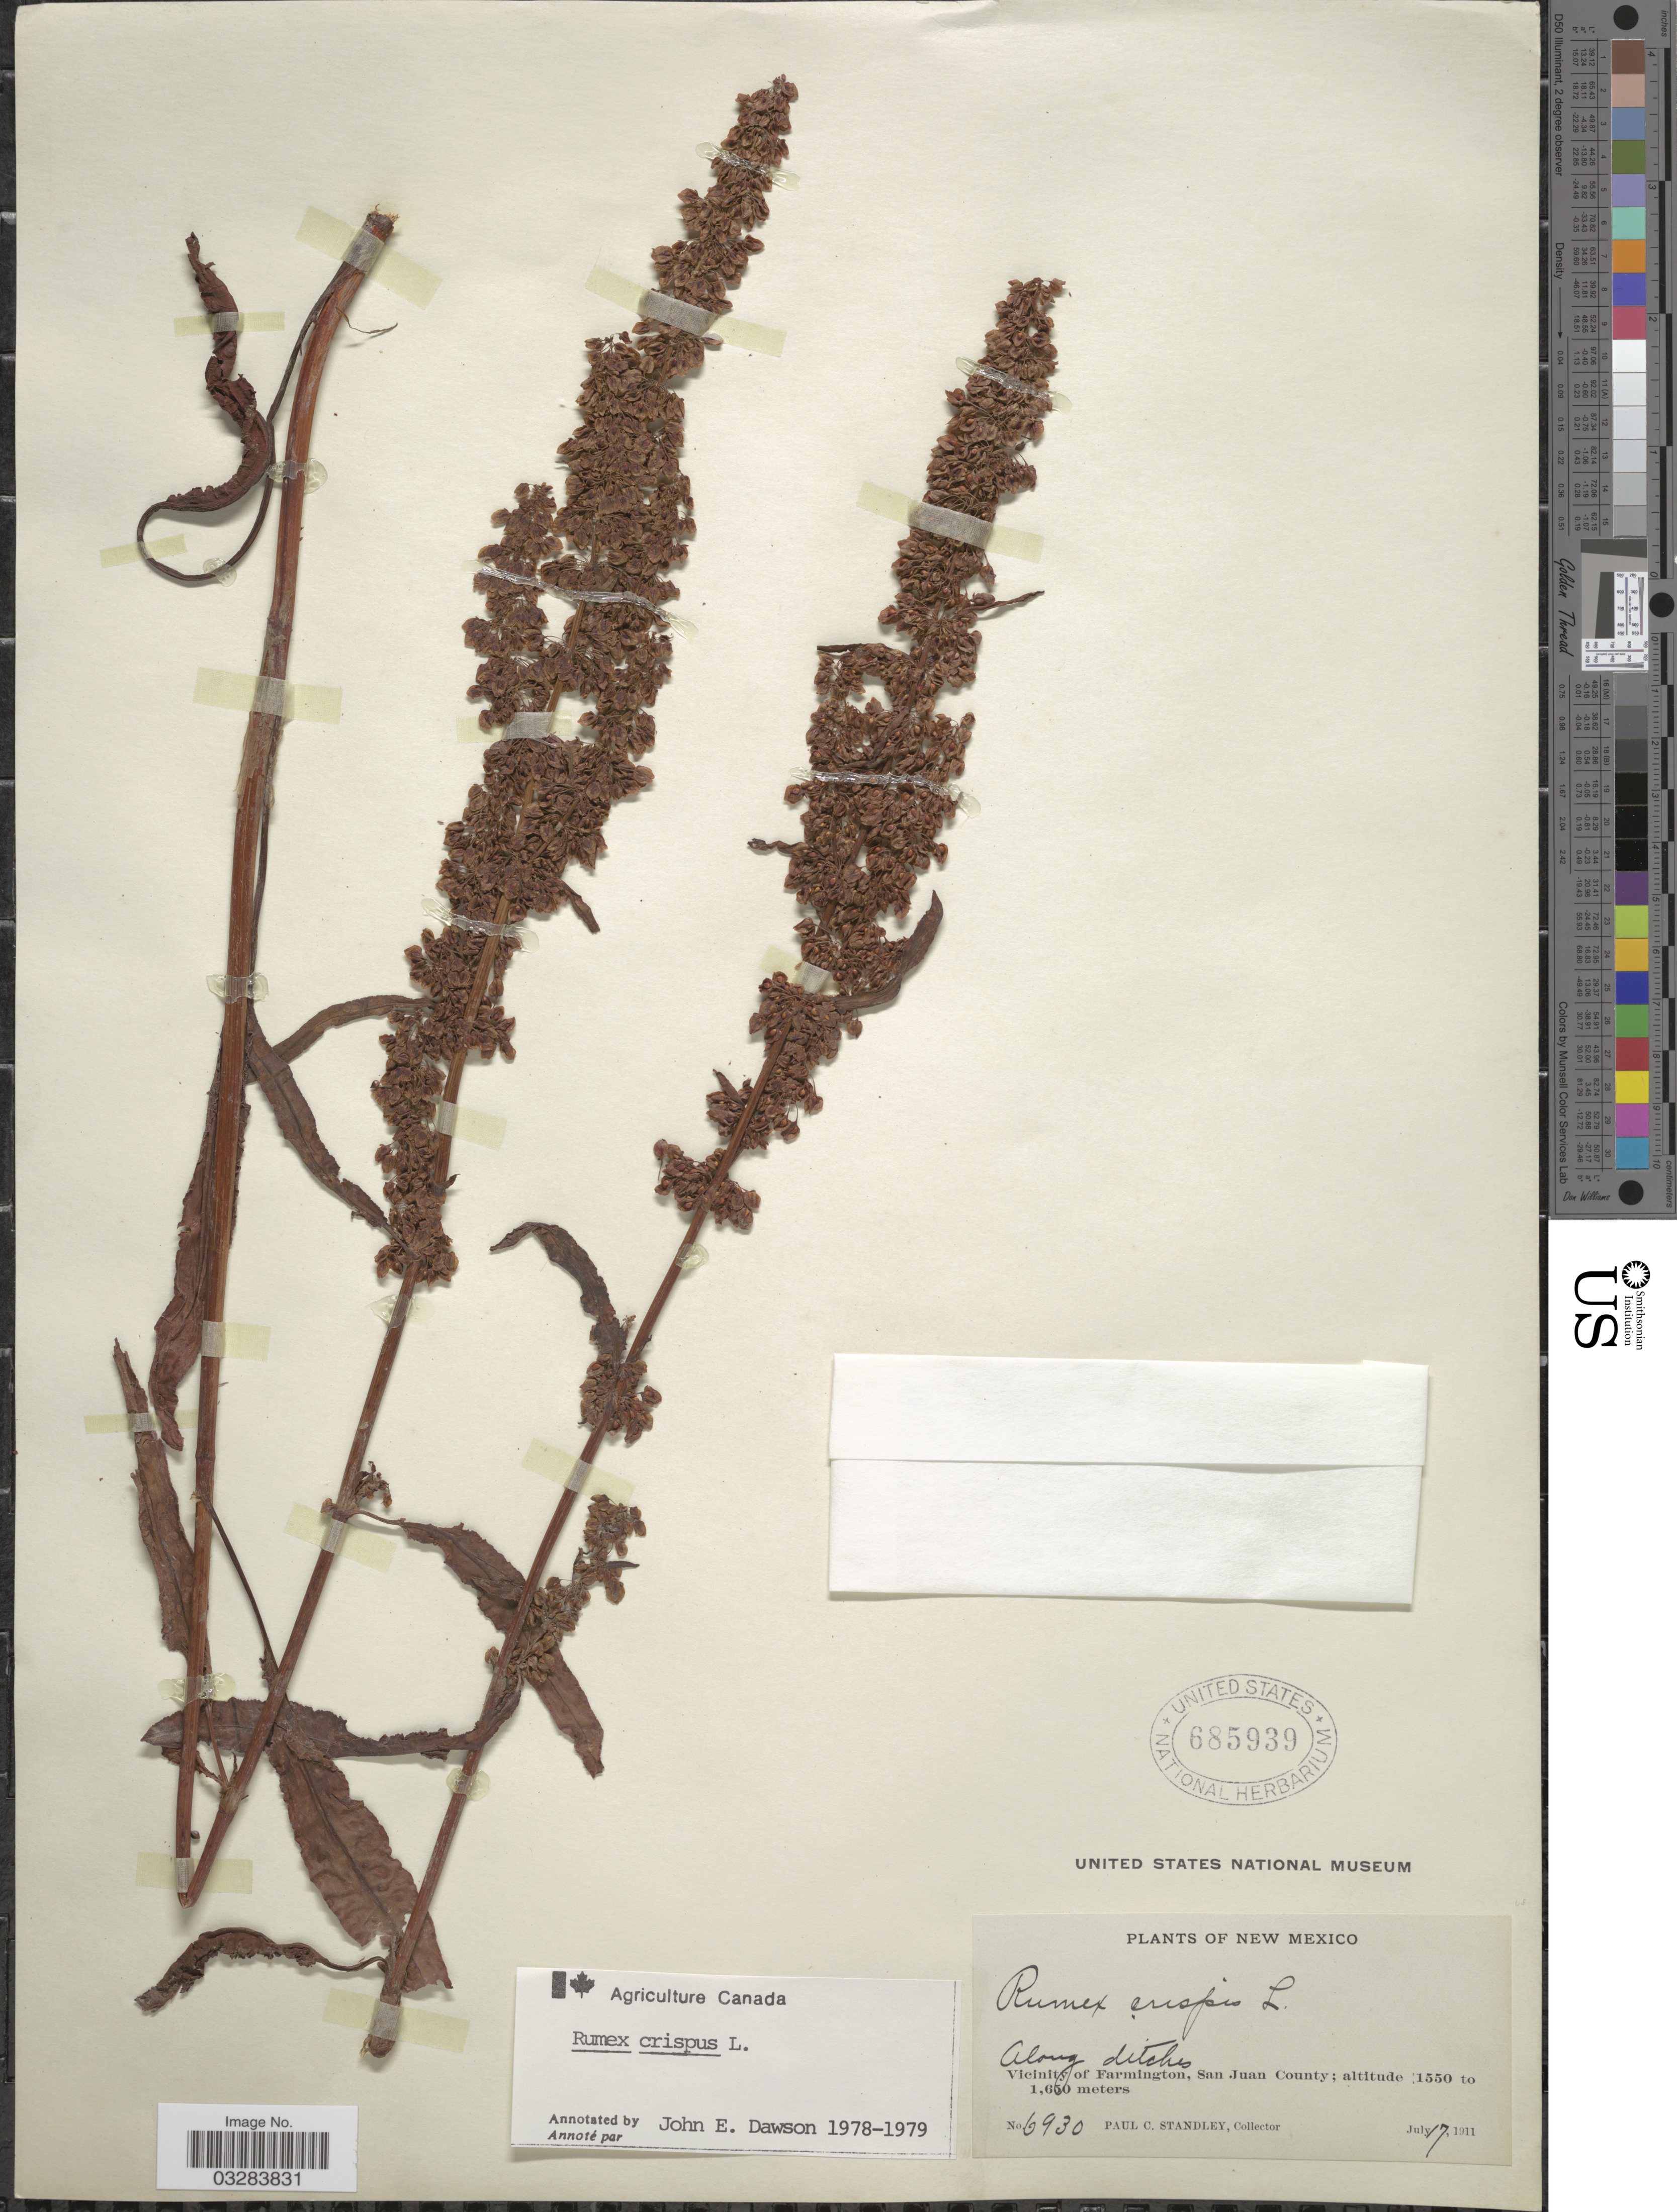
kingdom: Plantae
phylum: Tracheophyta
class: Magnoliopsida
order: Caryophyllales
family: Polygonaceae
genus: Rumex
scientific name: Rumex crispus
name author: L.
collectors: P. C. Standley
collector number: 6930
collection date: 1911-07-17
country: United States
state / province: New Mexico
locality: Vicinity of Farmington, San Juan County.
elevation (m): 1550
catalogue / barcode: US 685939